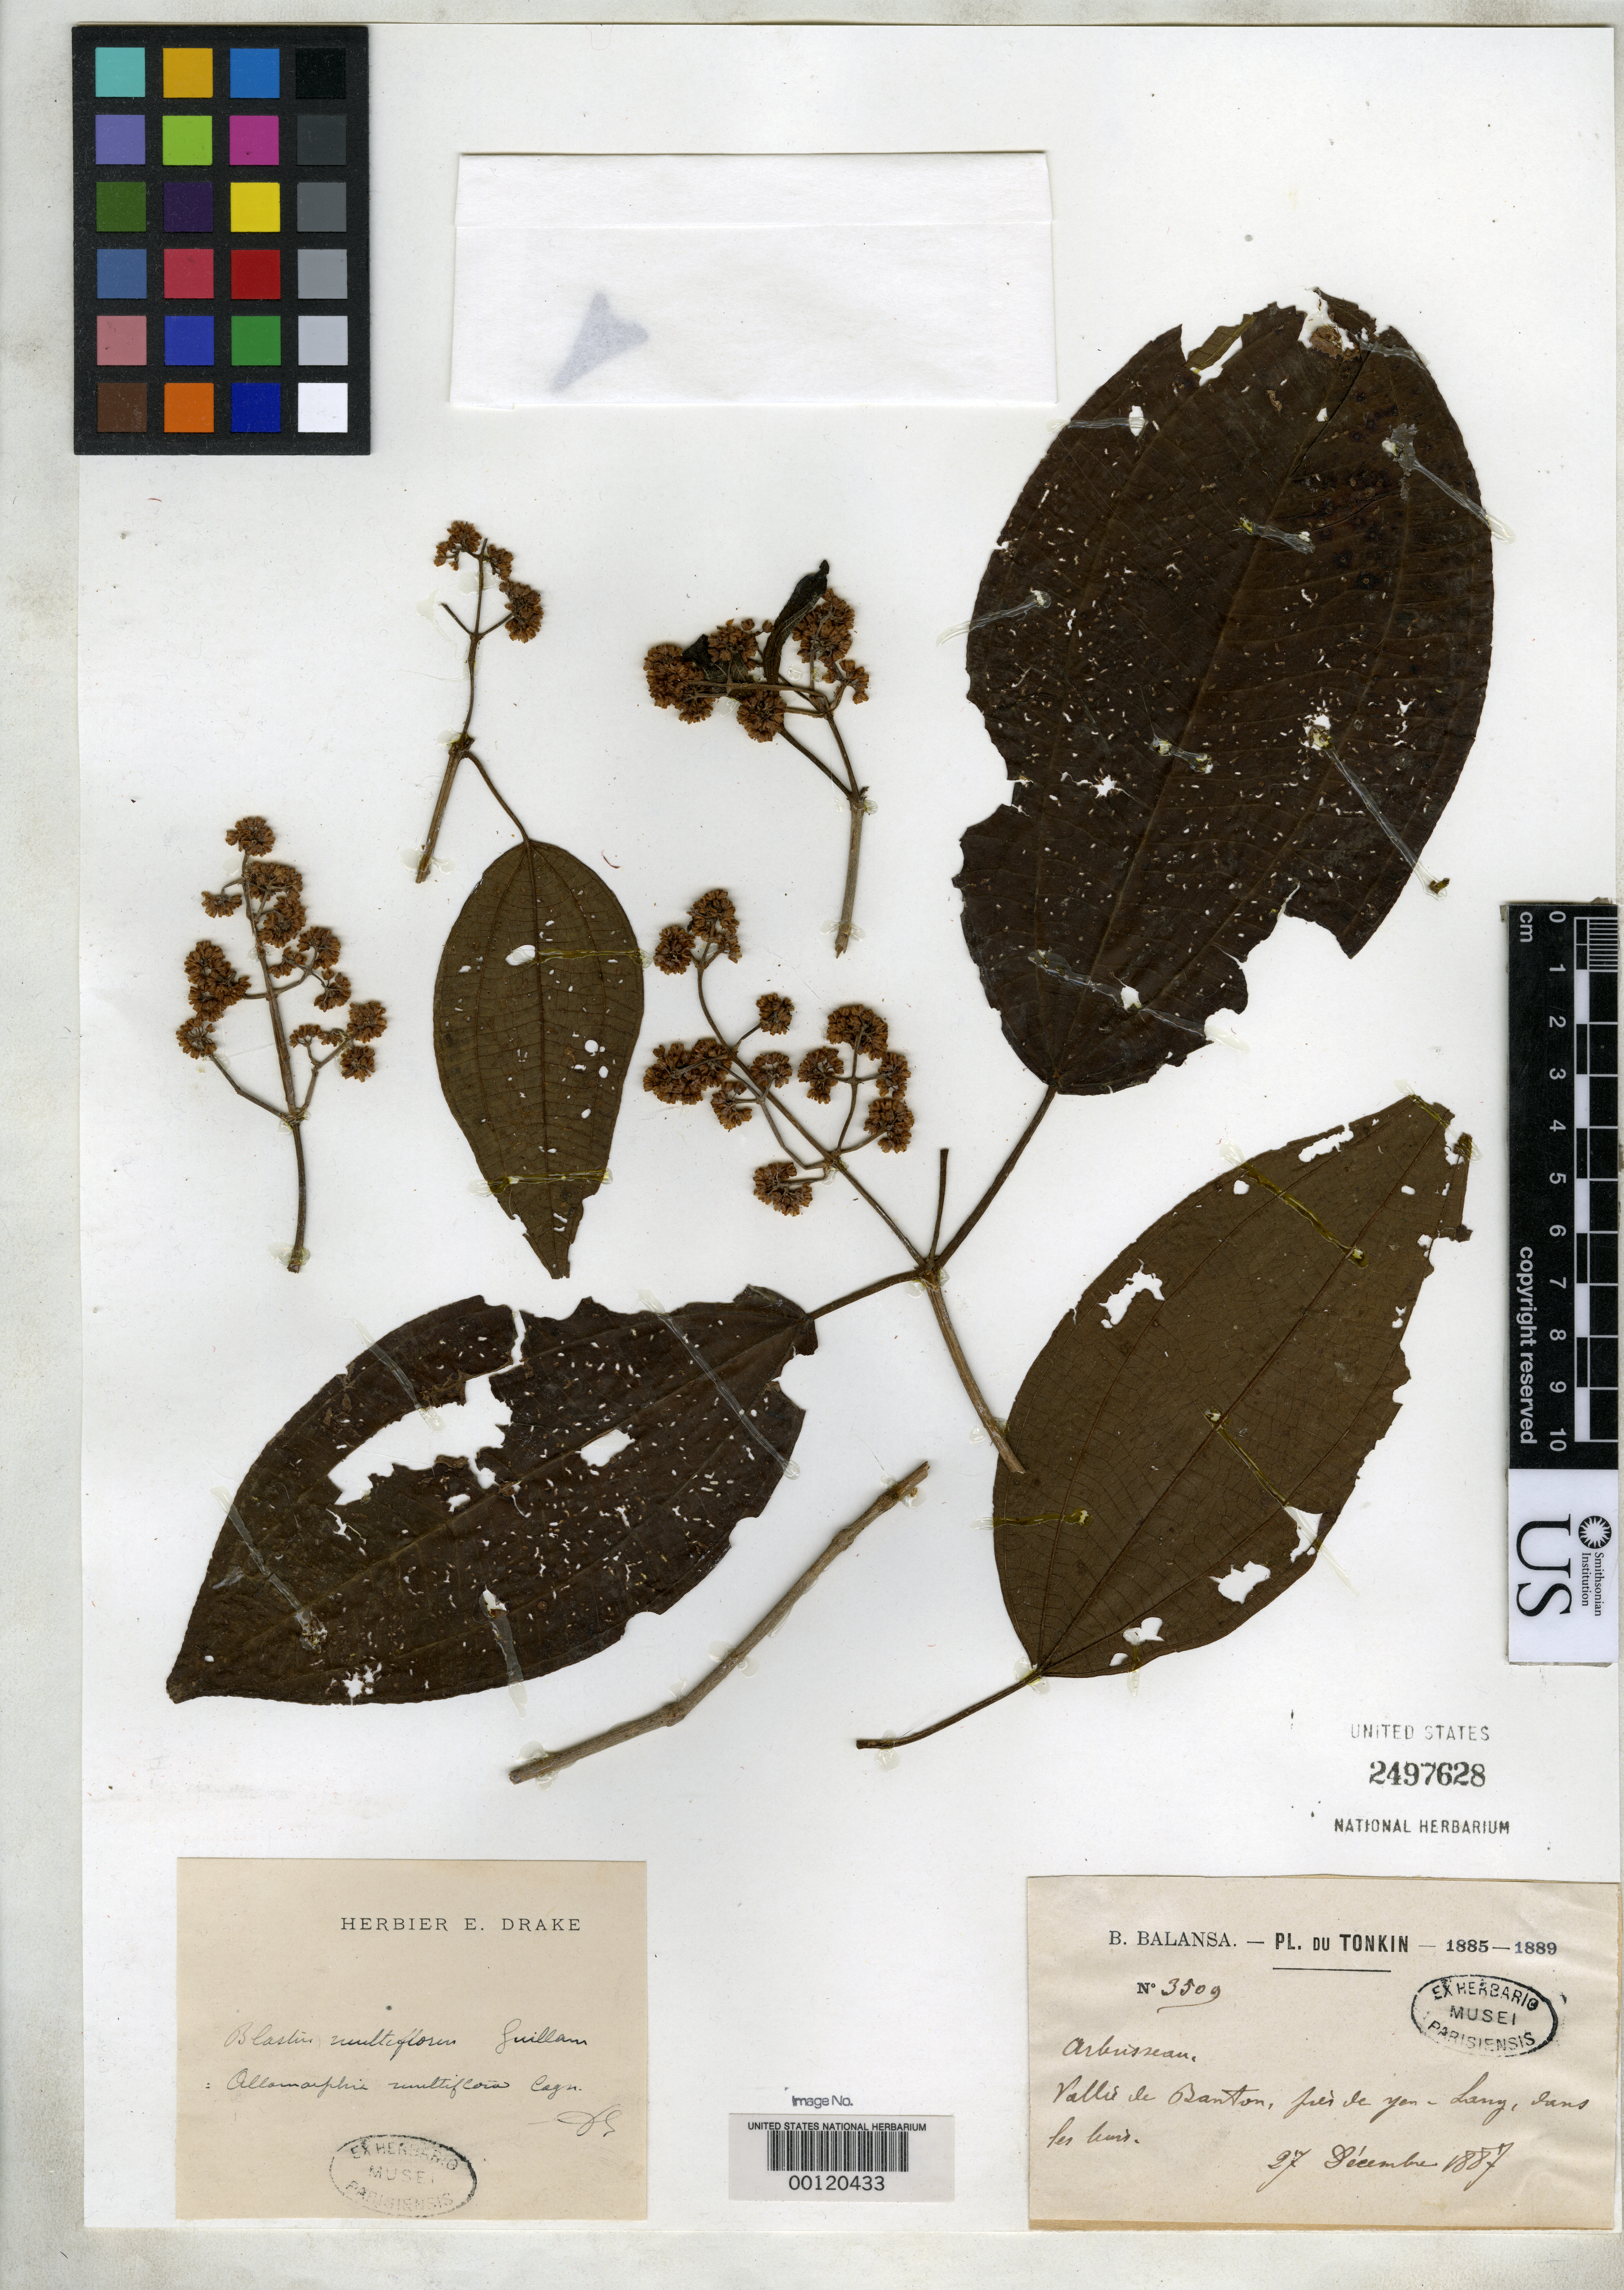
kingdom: Plantae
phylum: Tracheophyta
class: Magnoliopsida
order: Myrtales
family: Melastomataceae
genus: Allomorphia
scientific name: Allomorphia multiflora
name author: Cogn. in A. DC.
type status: Isotype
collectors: B. Balansa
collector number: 3509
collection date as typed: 27 Dec 1887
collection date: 1887-12-27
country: Vietnam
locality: Banton, Yen-Lang; ("country as "Tonkin").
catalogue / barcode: US 2497628